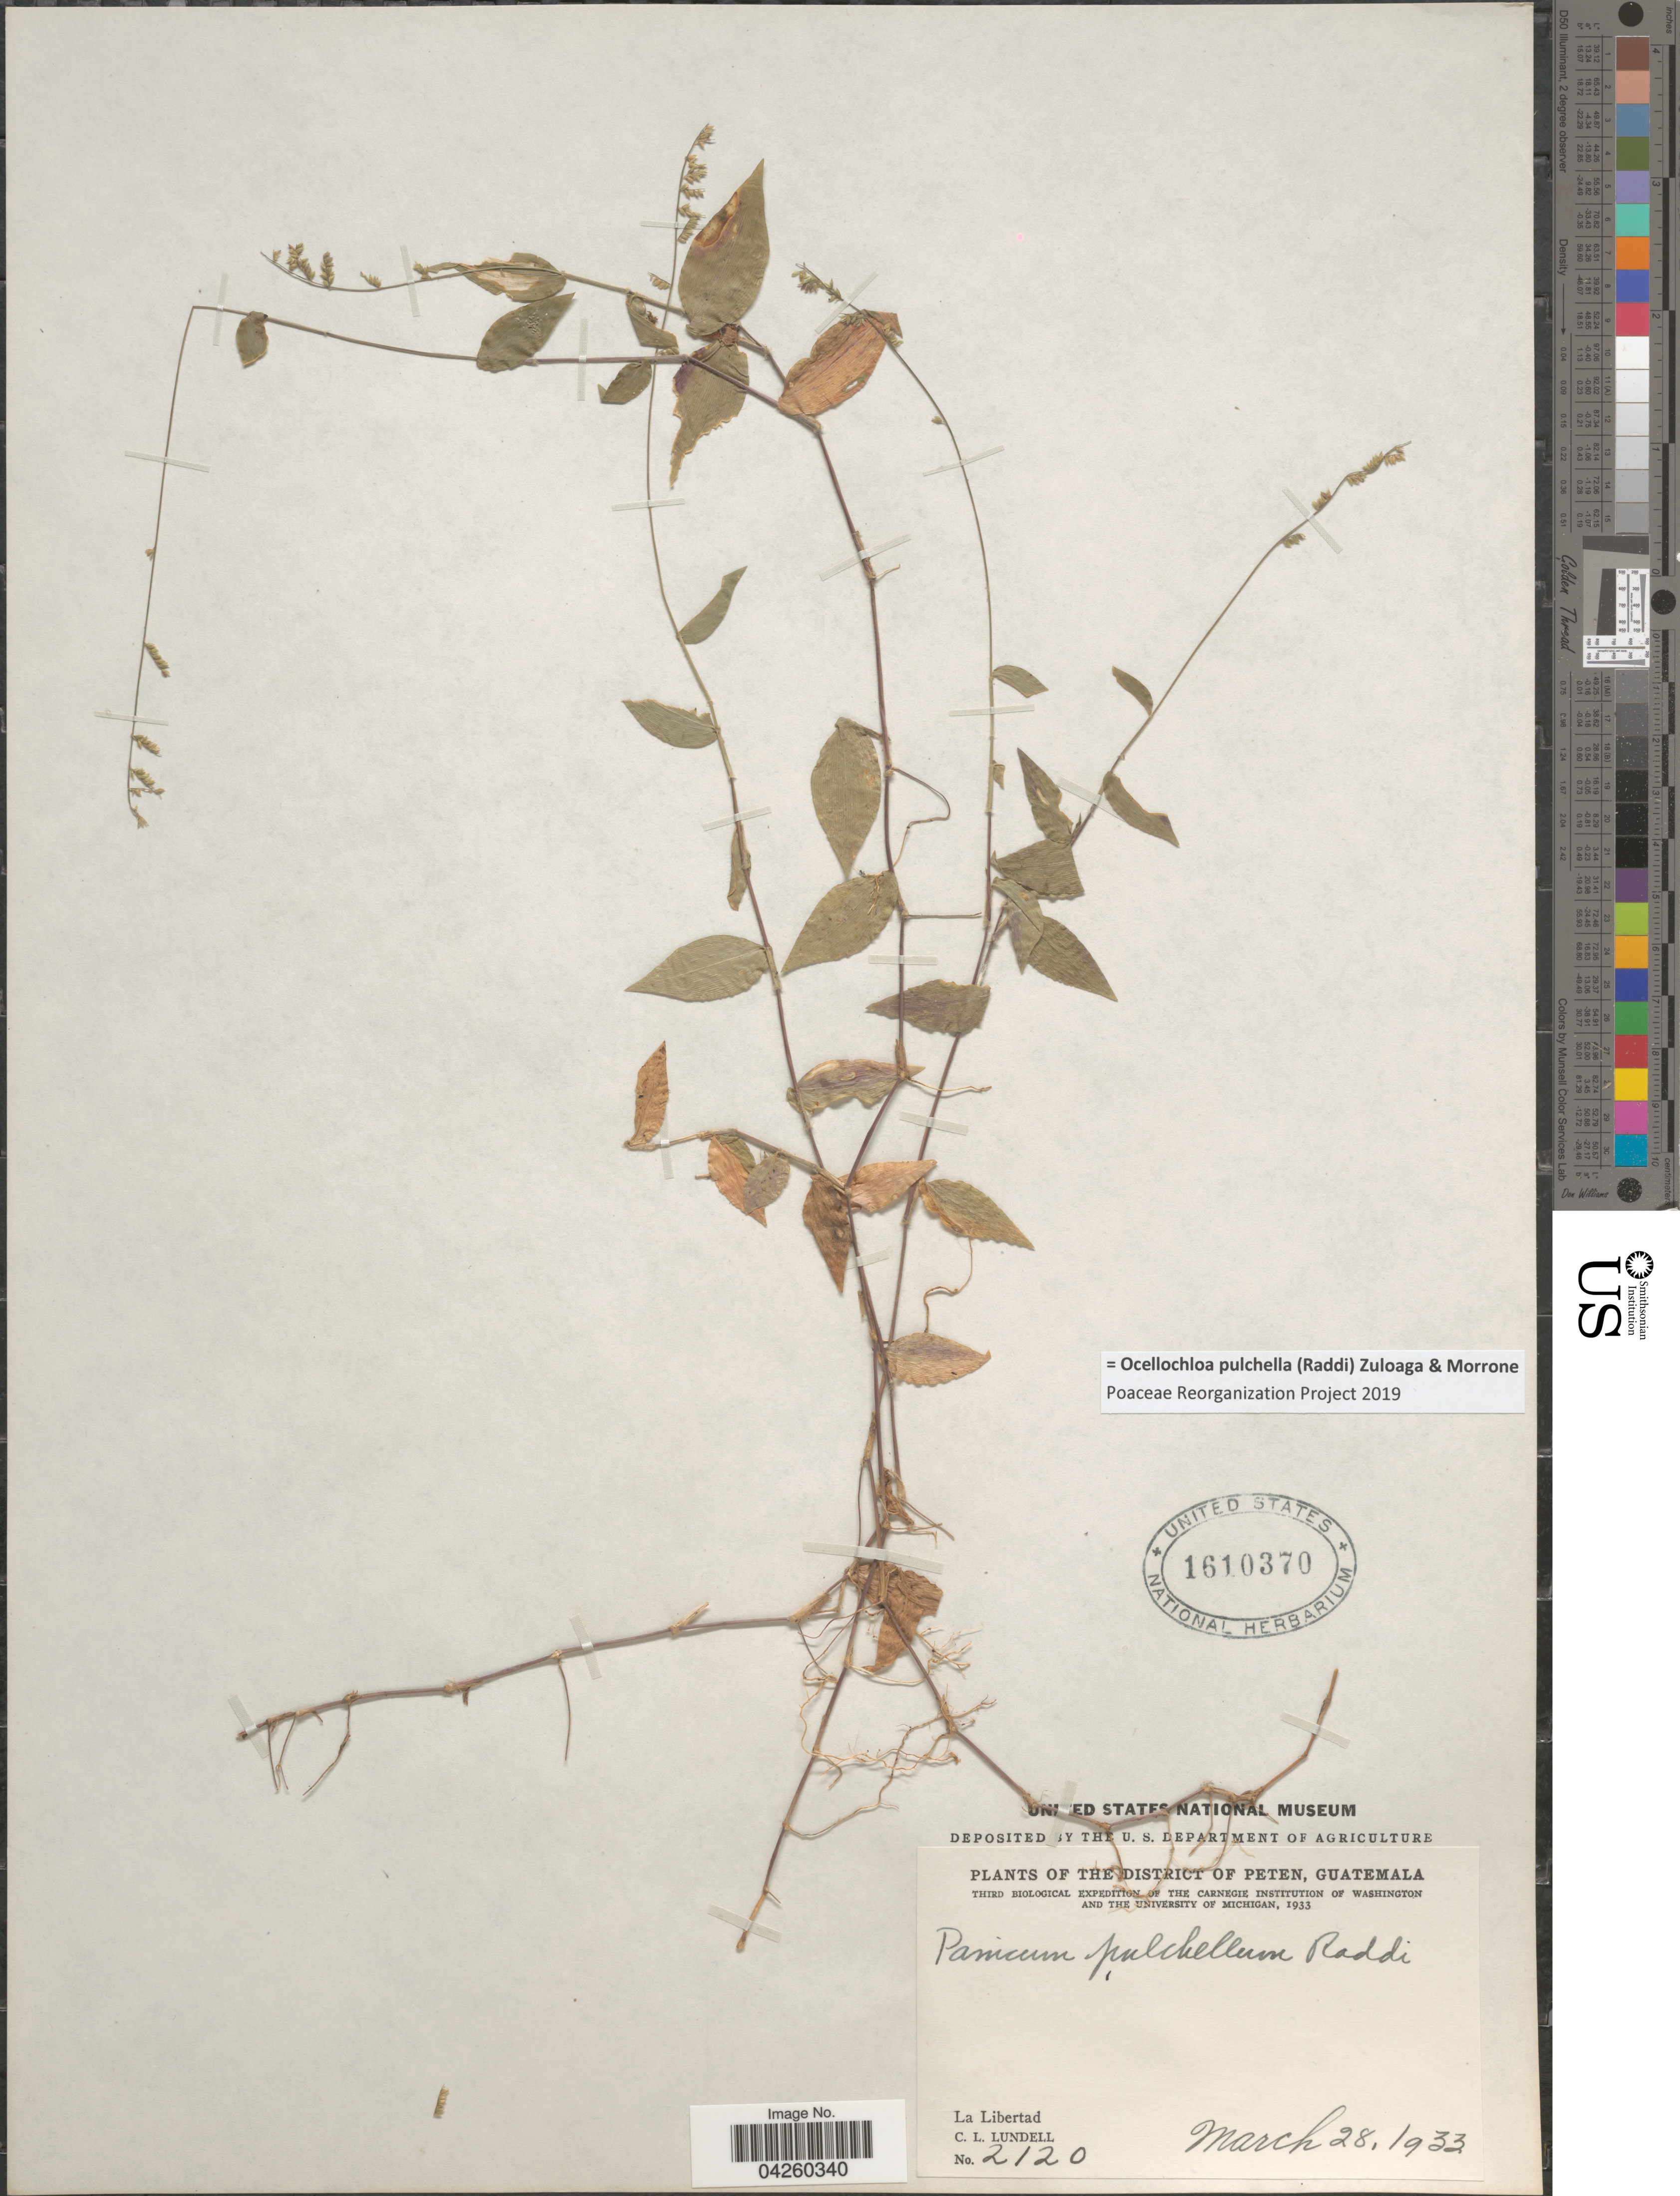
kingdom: Plantae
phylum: Tracheophyta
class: Liliopsida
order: Poales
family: Poaceae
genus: Ocellochloa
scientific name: Ocellochloa pulchella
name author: (Raddi) Zuloaga & Morrone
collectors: C. L. Lundell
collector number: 2120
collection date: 1933-03-28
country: Guatemala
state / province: El Peten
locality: The District of Peten. Third Biological Expedition of the Carnegie Institution of Washington and the University of Michigan, 1933. La Libertad.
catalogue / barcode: US 1610370